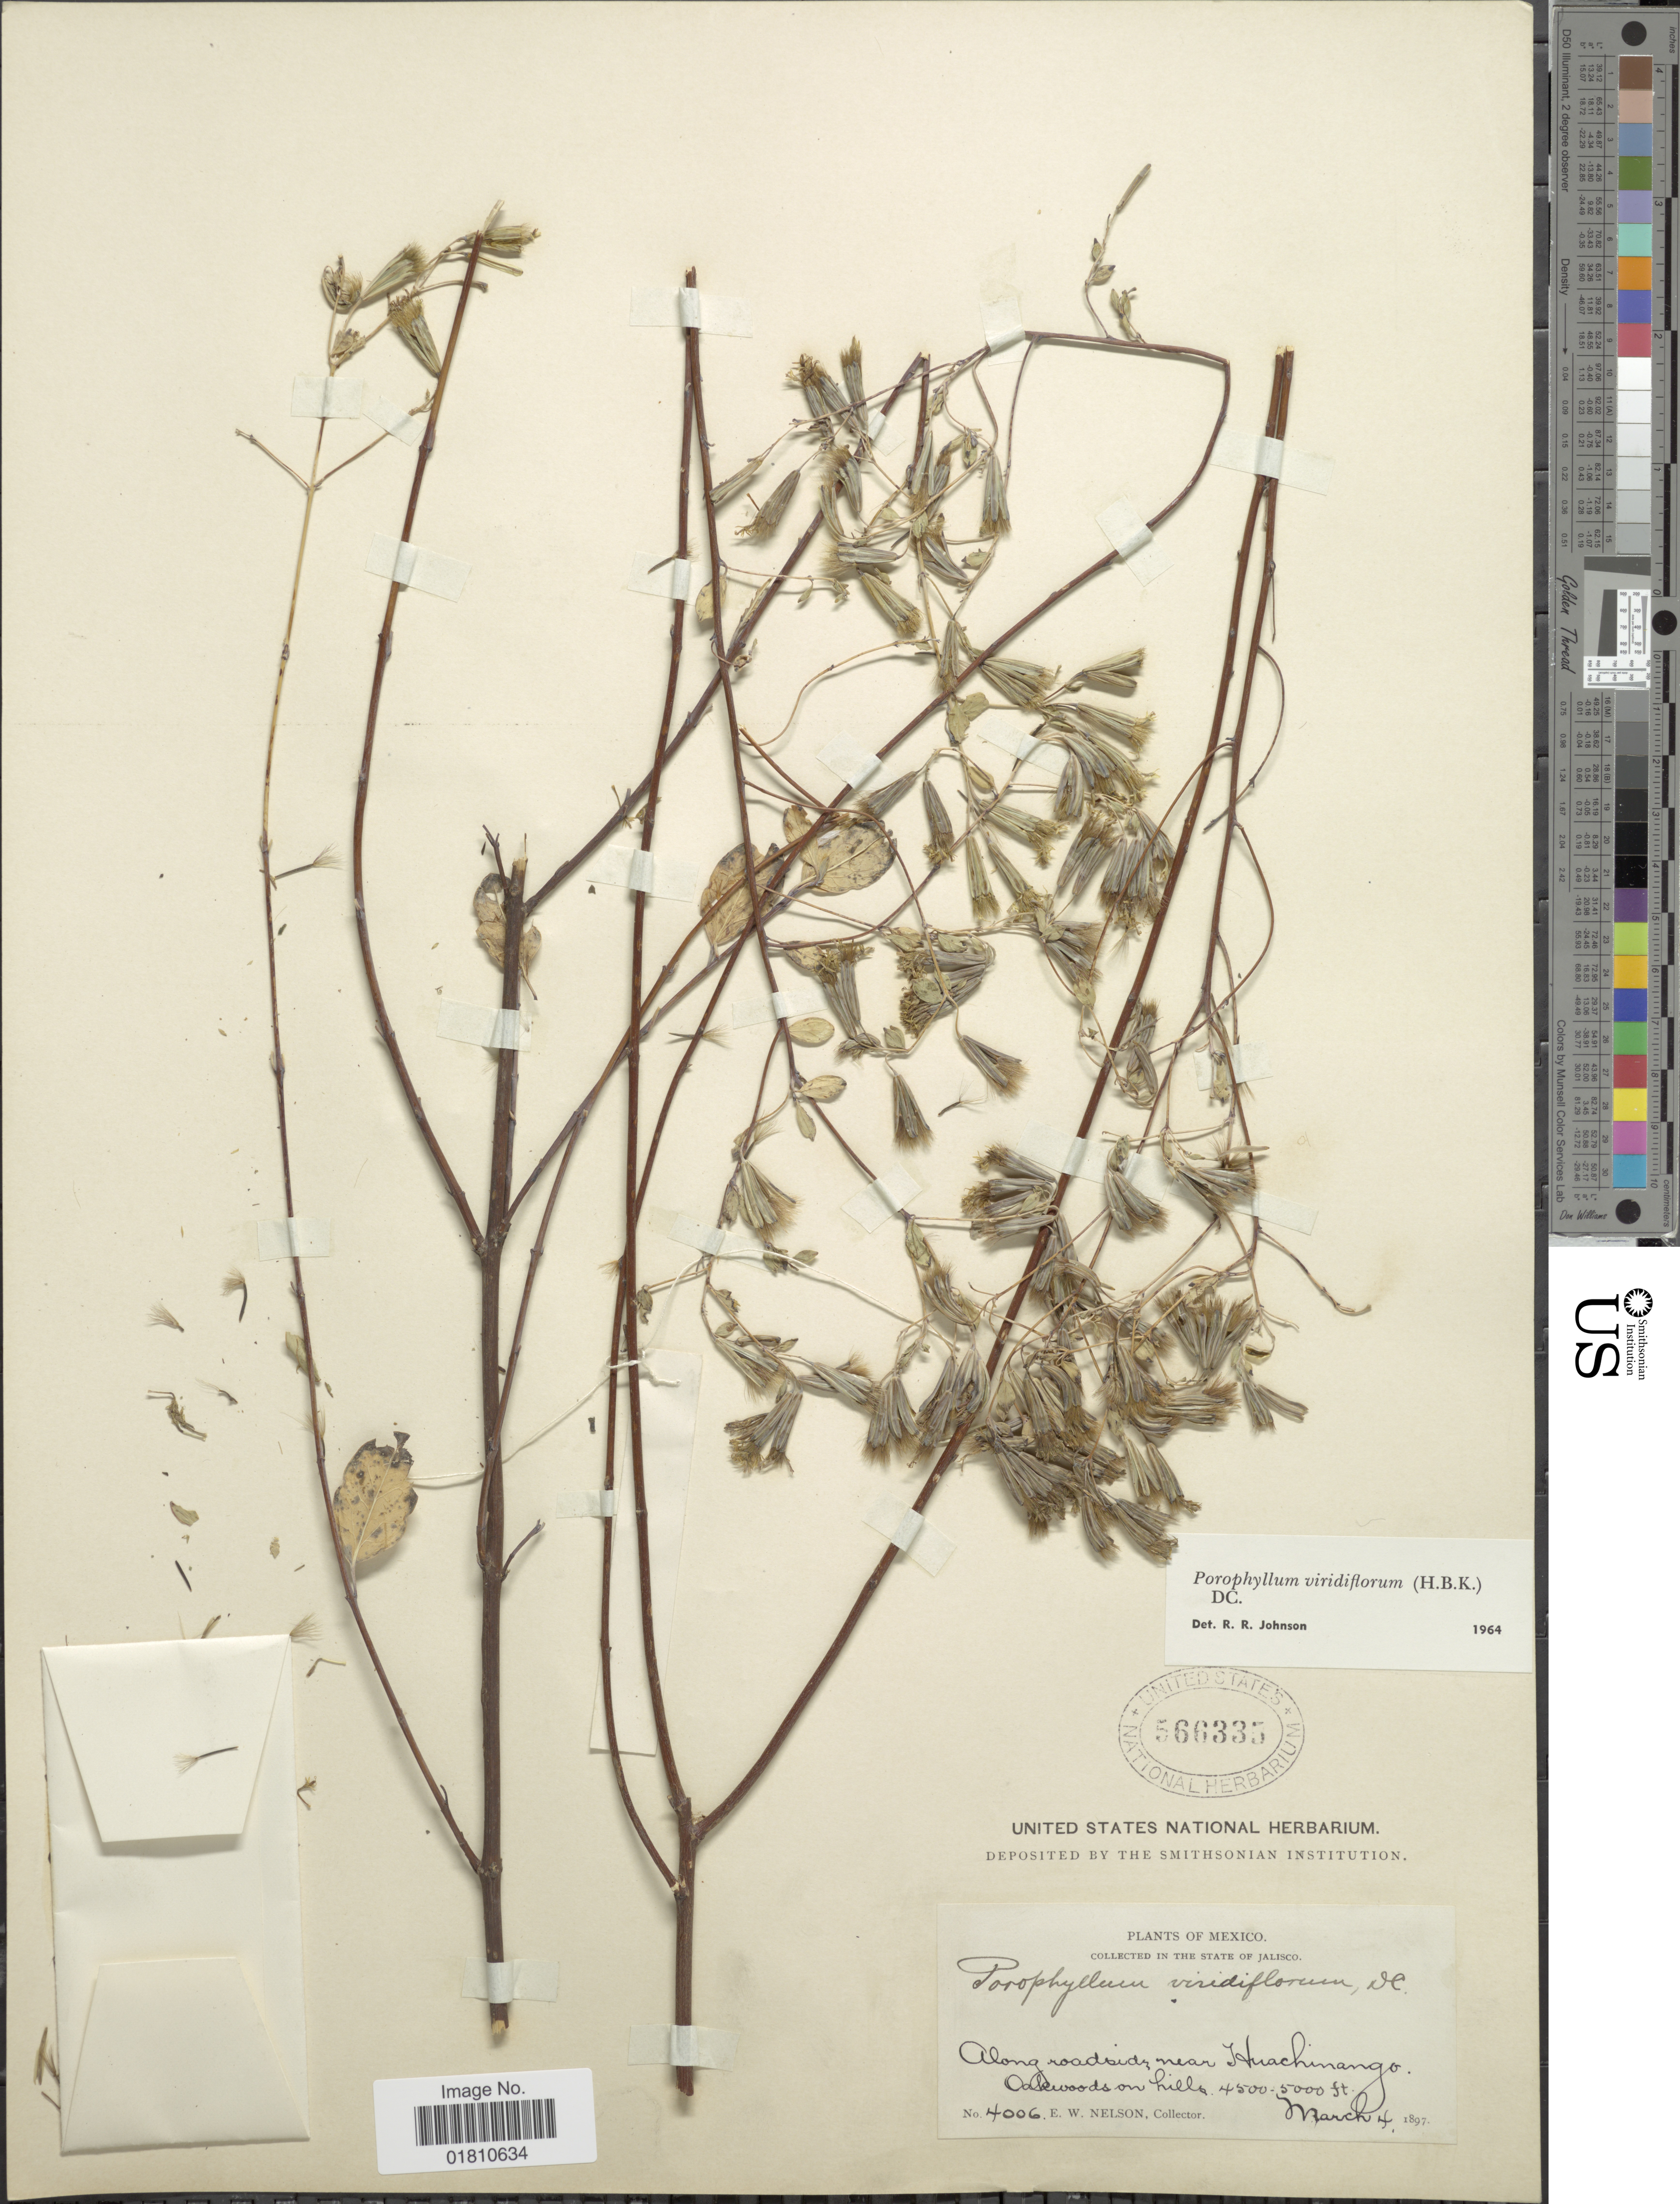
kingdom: Plantae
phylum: Tracheophyta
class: Magnoliopsida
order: Asterales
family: Asteraceae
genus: Porophyllum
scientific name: Porophyllum lindenii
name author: Sch. Bip. ex Seem.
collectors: E. W. Nelson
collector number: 4006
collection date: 1897-03-04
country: Mexico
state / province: Jalisco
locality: Along roadsides, near Huachinango, oakwoods on hills.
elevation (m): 1372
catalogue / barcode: US 566335